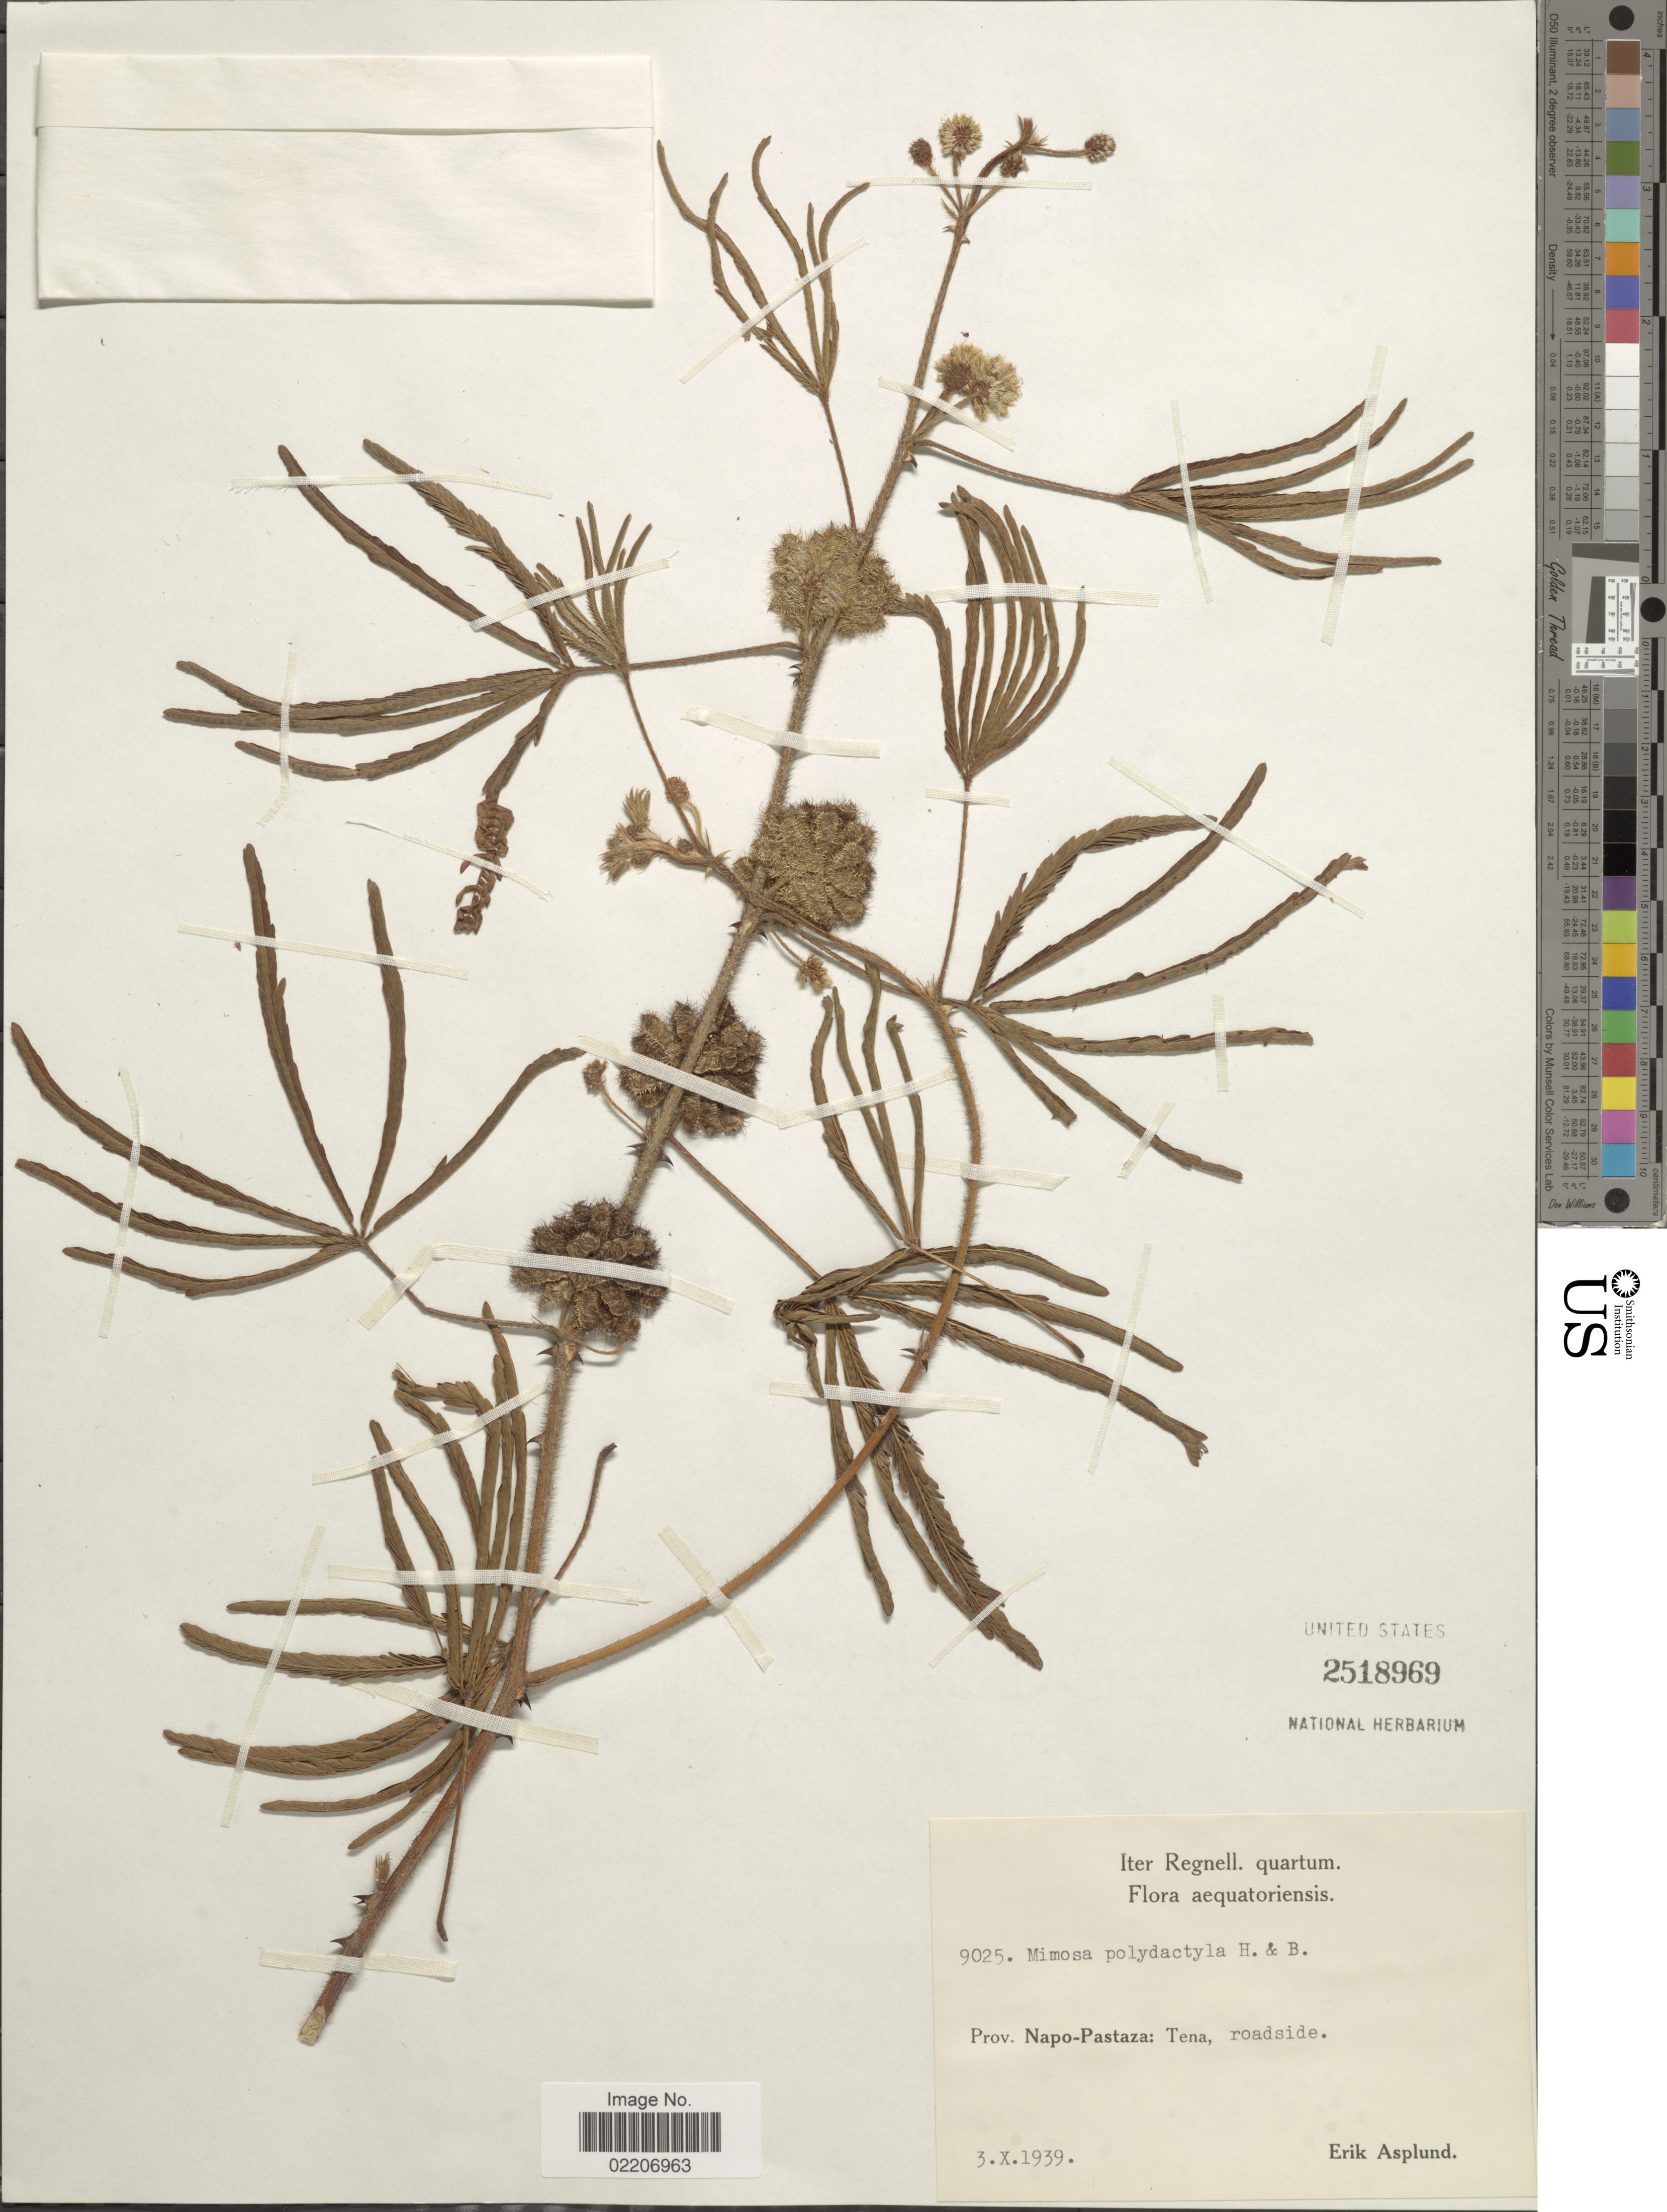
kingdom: Plantae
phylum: Tracheophyta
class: Magnoliopsida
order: Fabales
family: Fabaceae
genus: Mimosa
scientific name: Mimosa polydactyla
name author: Humb. & Bonpl. ex Willd.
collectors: E. Asplund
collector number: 9025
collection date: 1939-10-03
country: Ecuador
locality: Prov. Napo-Pastaza, Tena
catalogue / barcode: US 2518969